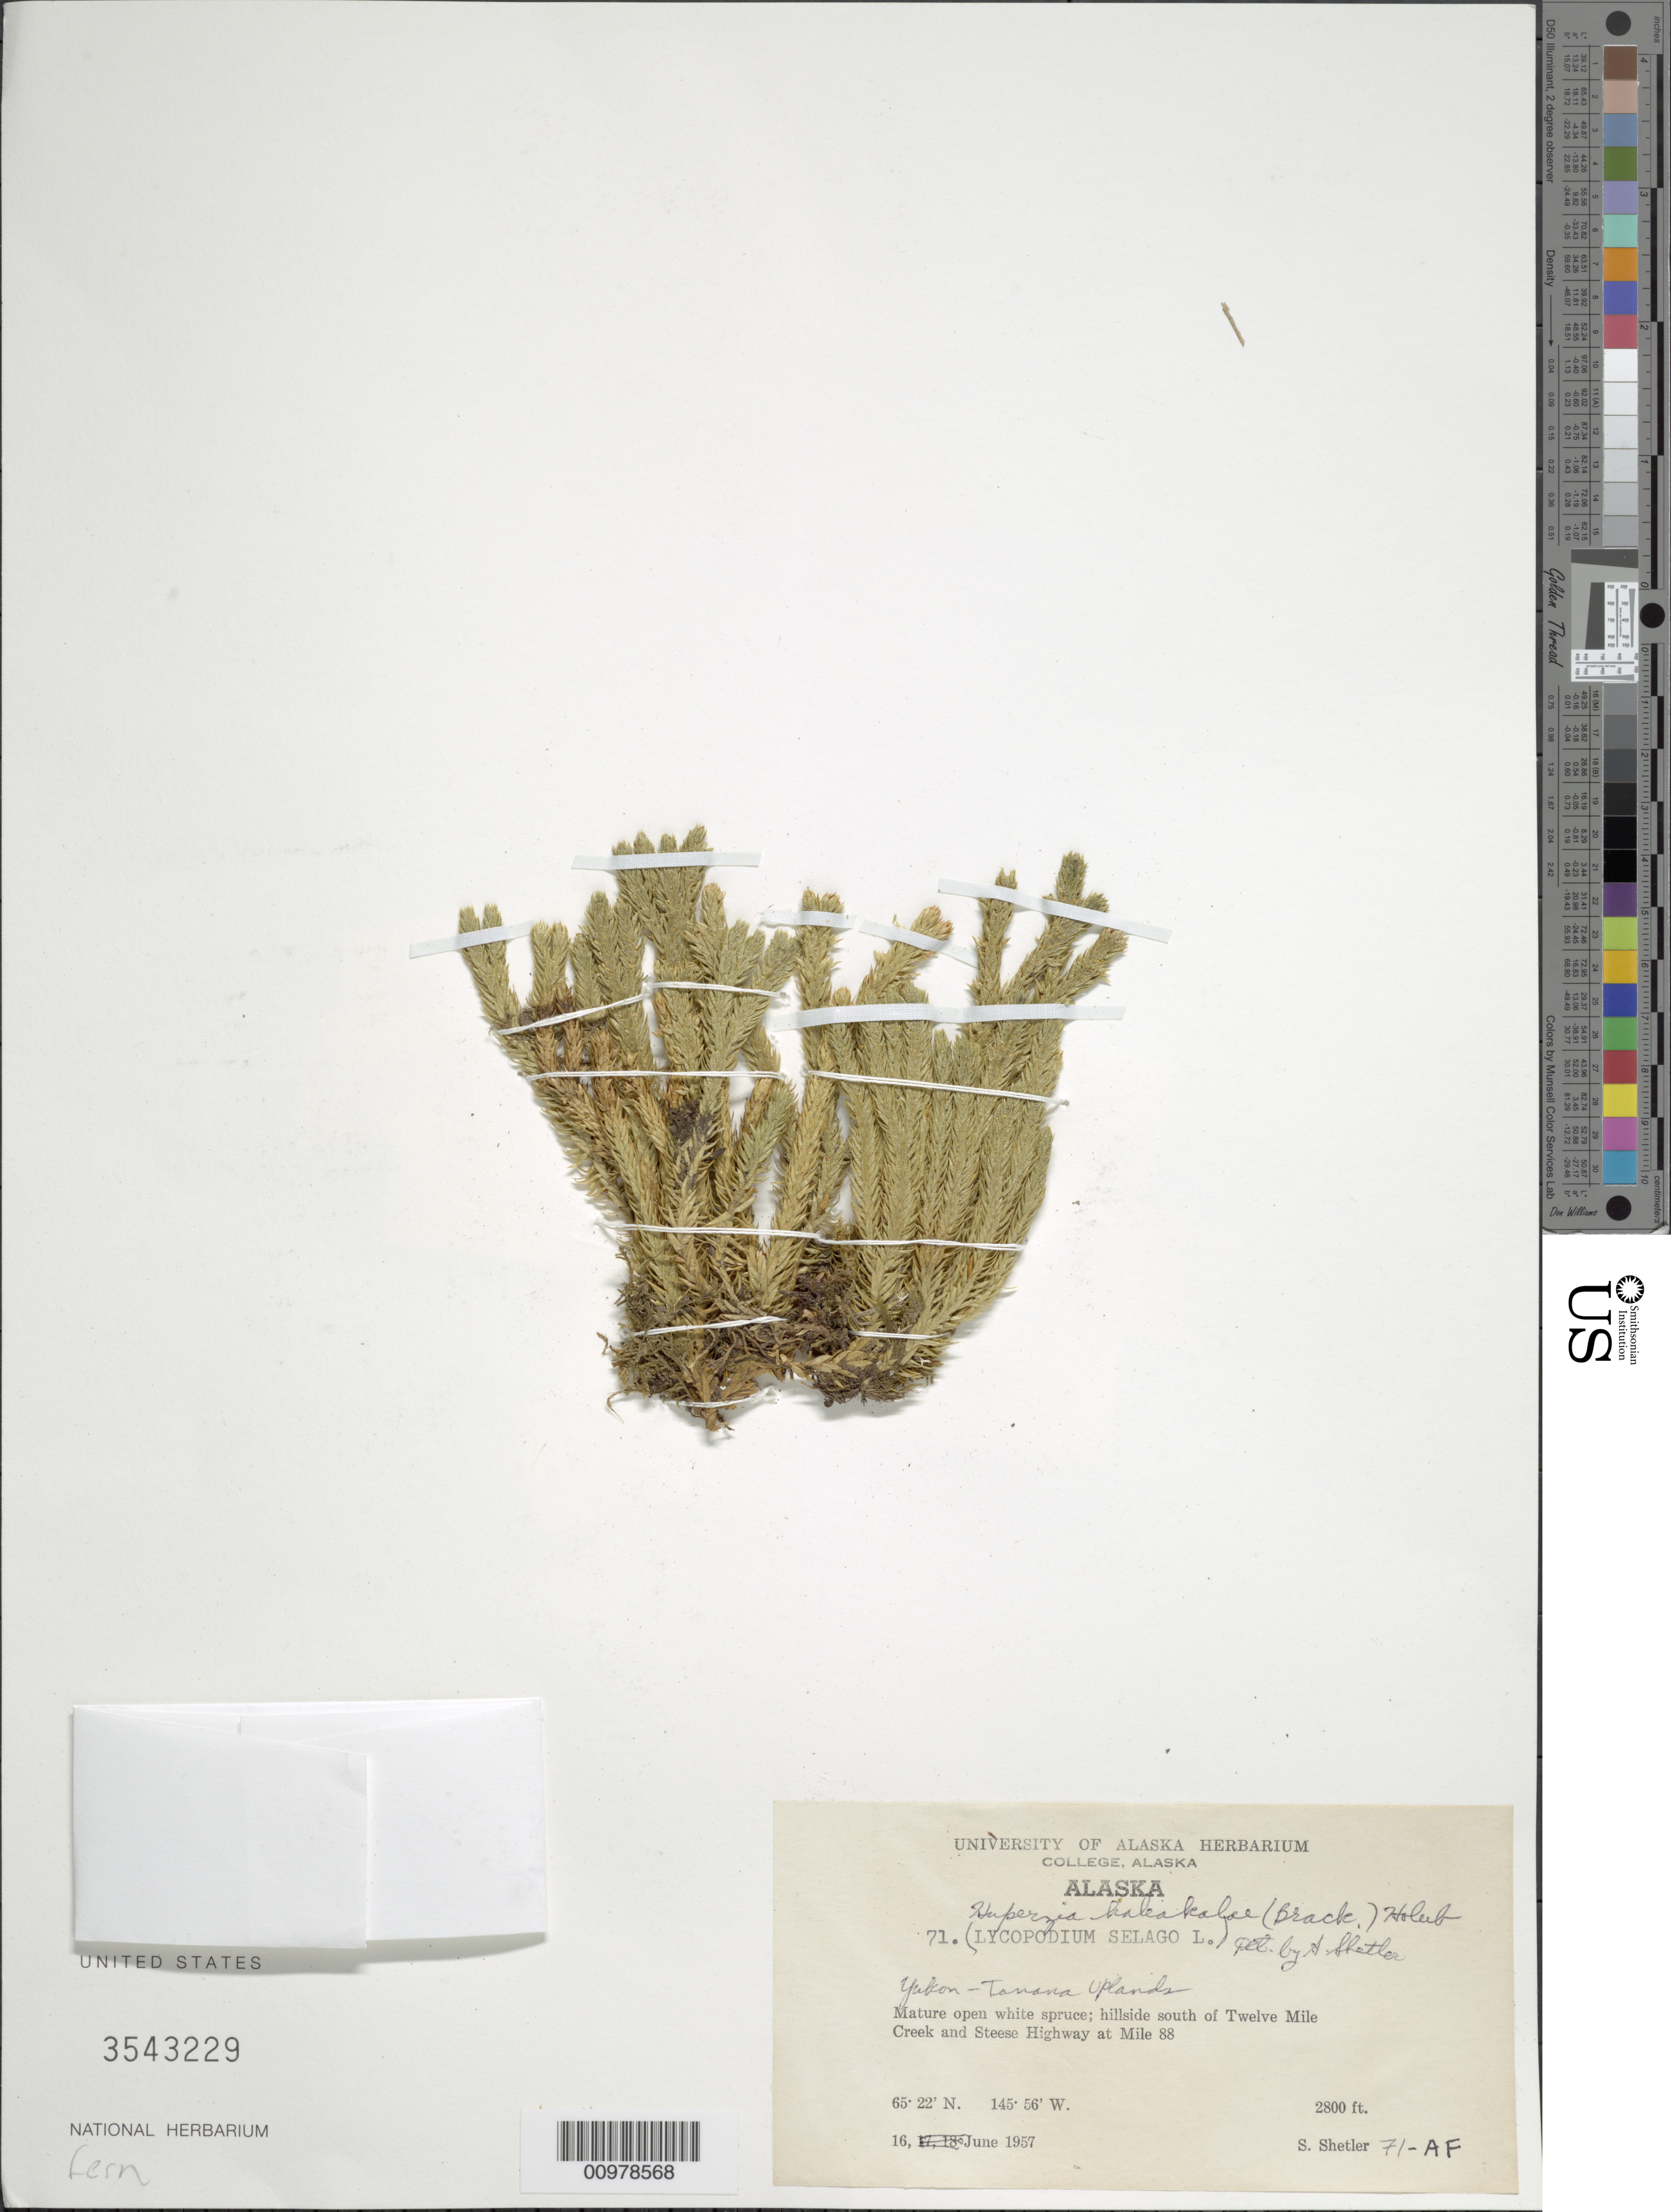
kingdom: Plantae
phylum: Tracheophyta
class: Lycopodiopsida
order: Lycopodiales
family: Lycopodiaceae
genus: Huperzia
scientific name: Huperzia haleakalae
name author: (Brack.) Holub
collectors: S. Shetler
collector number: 71-AF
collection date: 1957-06-16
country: United States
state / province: Alaska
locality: Yukon-Tanana Uplands, Hillside south of Twelve Mile creek and Steese Highway and Mile 88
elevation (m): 853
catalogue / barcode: US 3543229